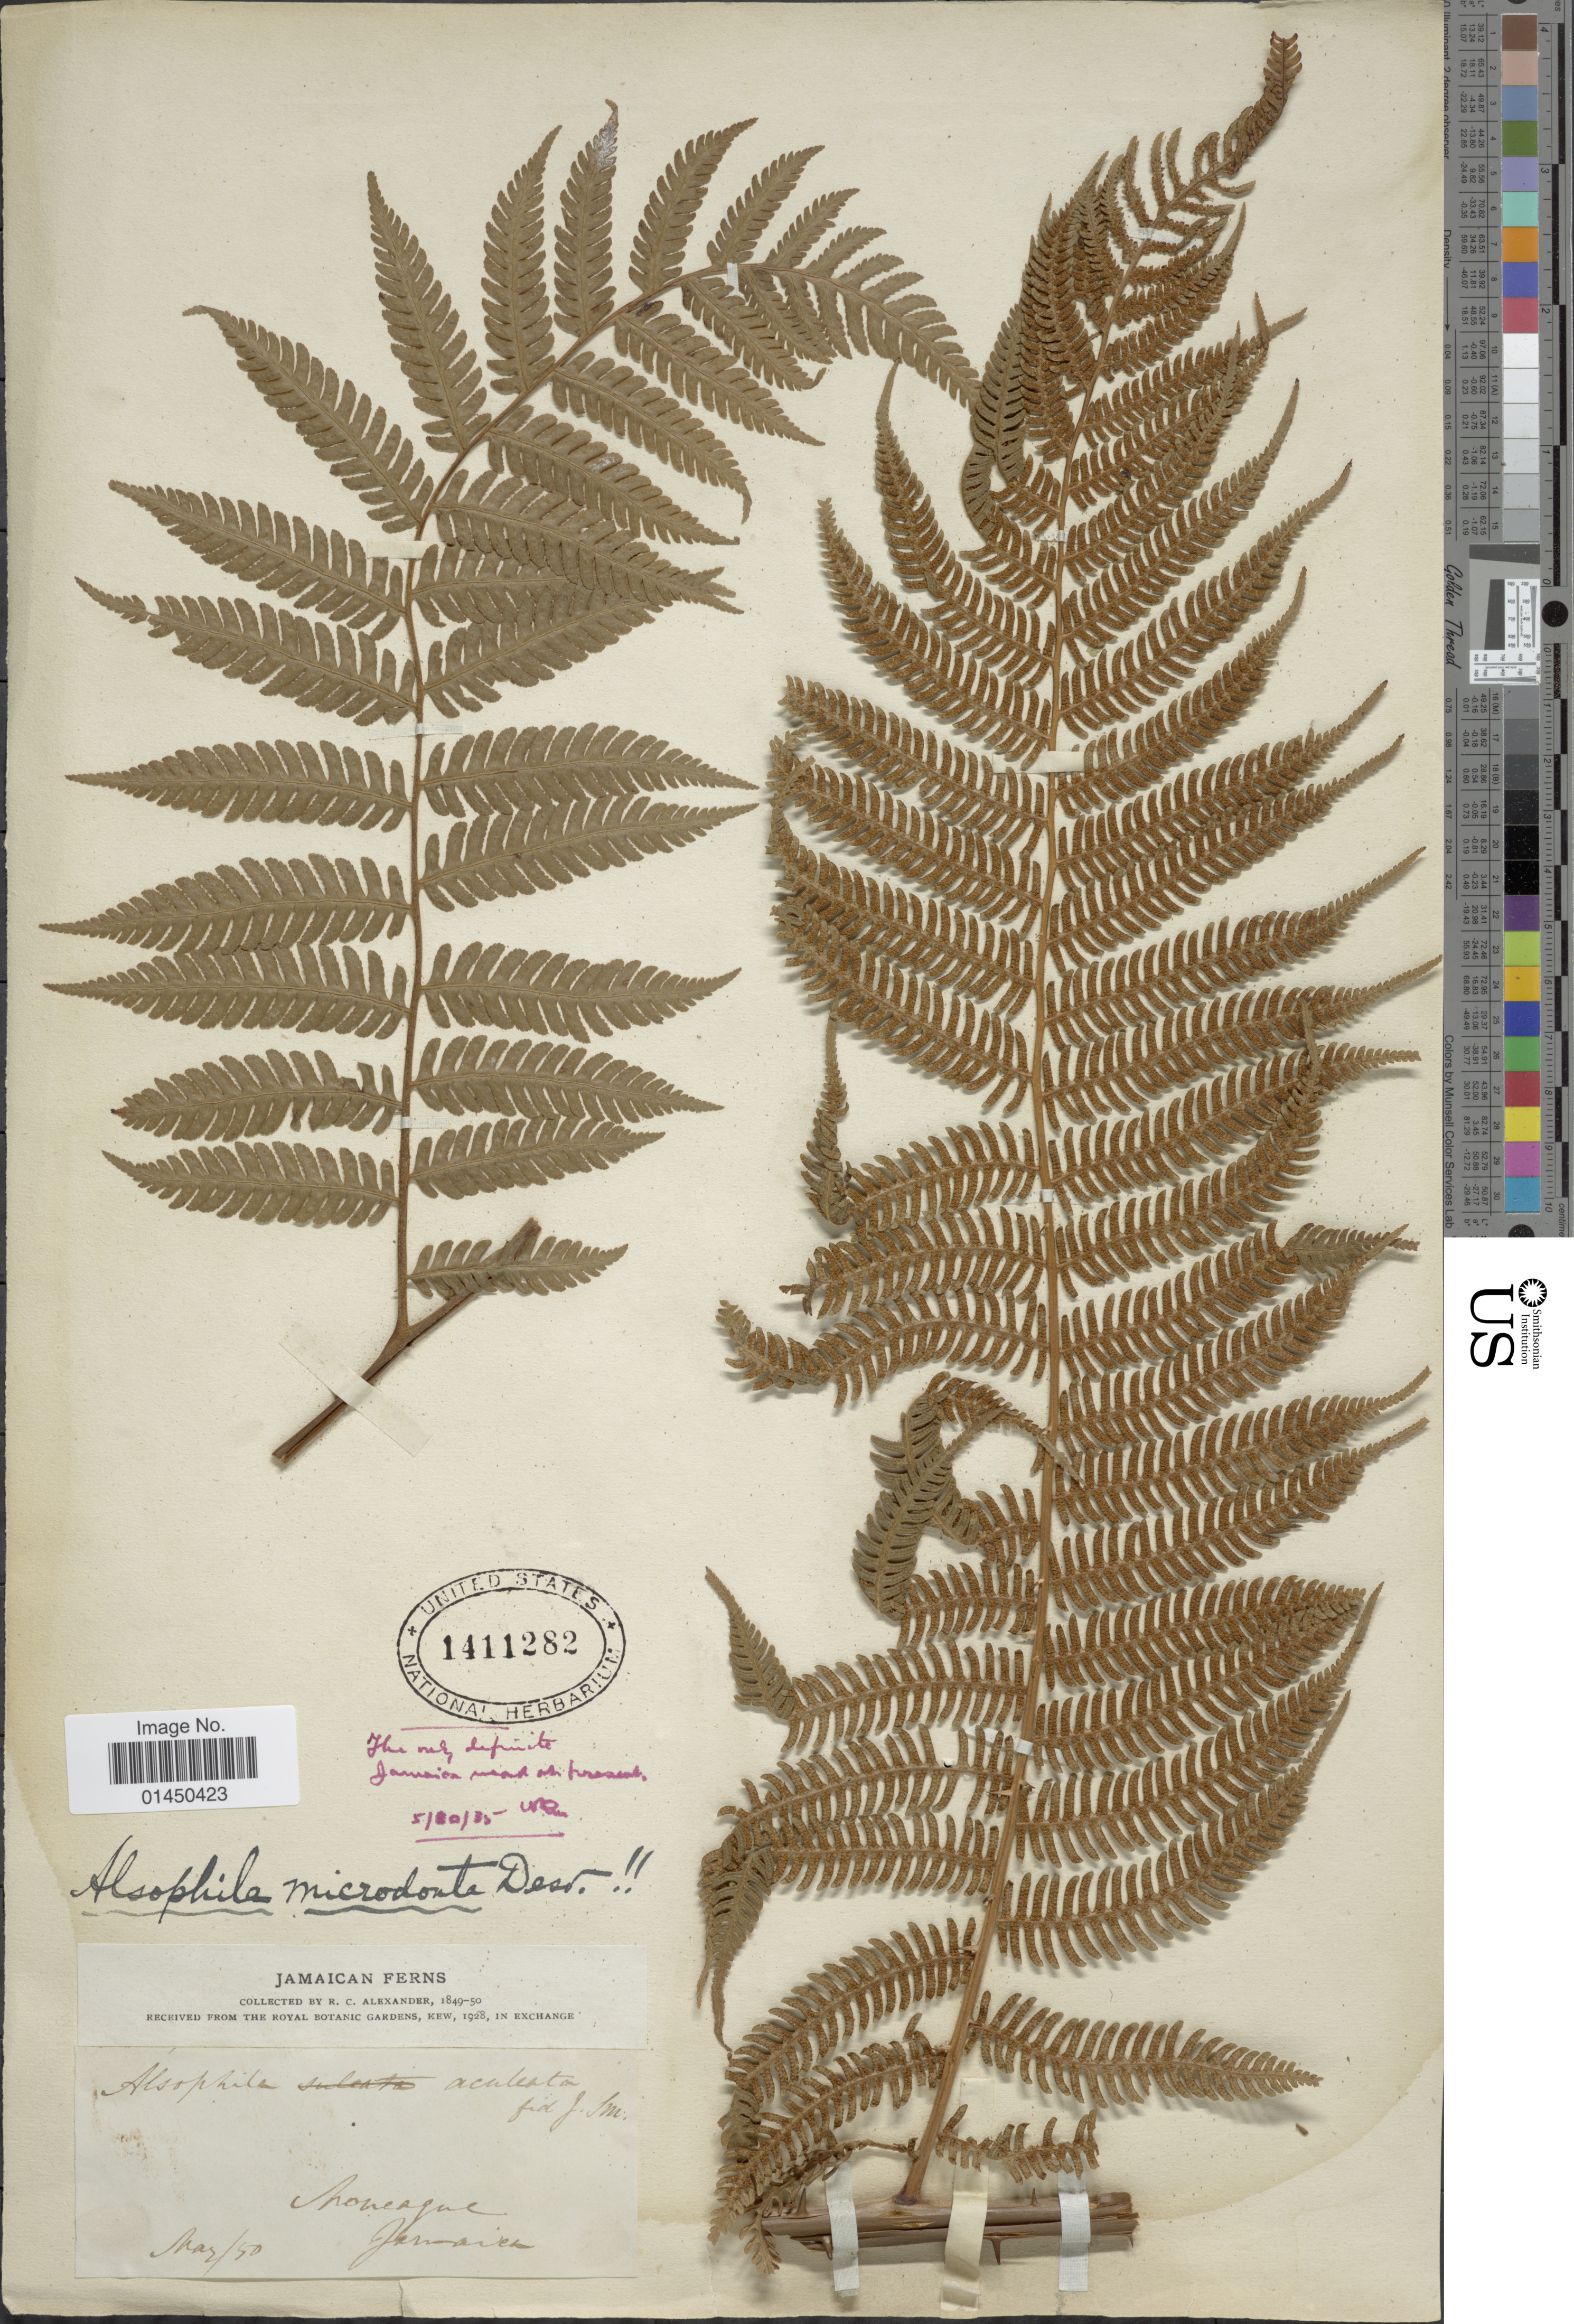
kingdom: Plantae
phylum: Tracheophyta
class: Polypodiopsida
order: Cyatheales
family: Cyatheaceae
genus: Cyathea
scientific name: Cyathea microdonta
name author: (Desv.) Domin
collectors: R. C. Alexander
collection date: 1850-03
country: Jamaica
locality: Moneague.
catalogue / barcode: US 1411282